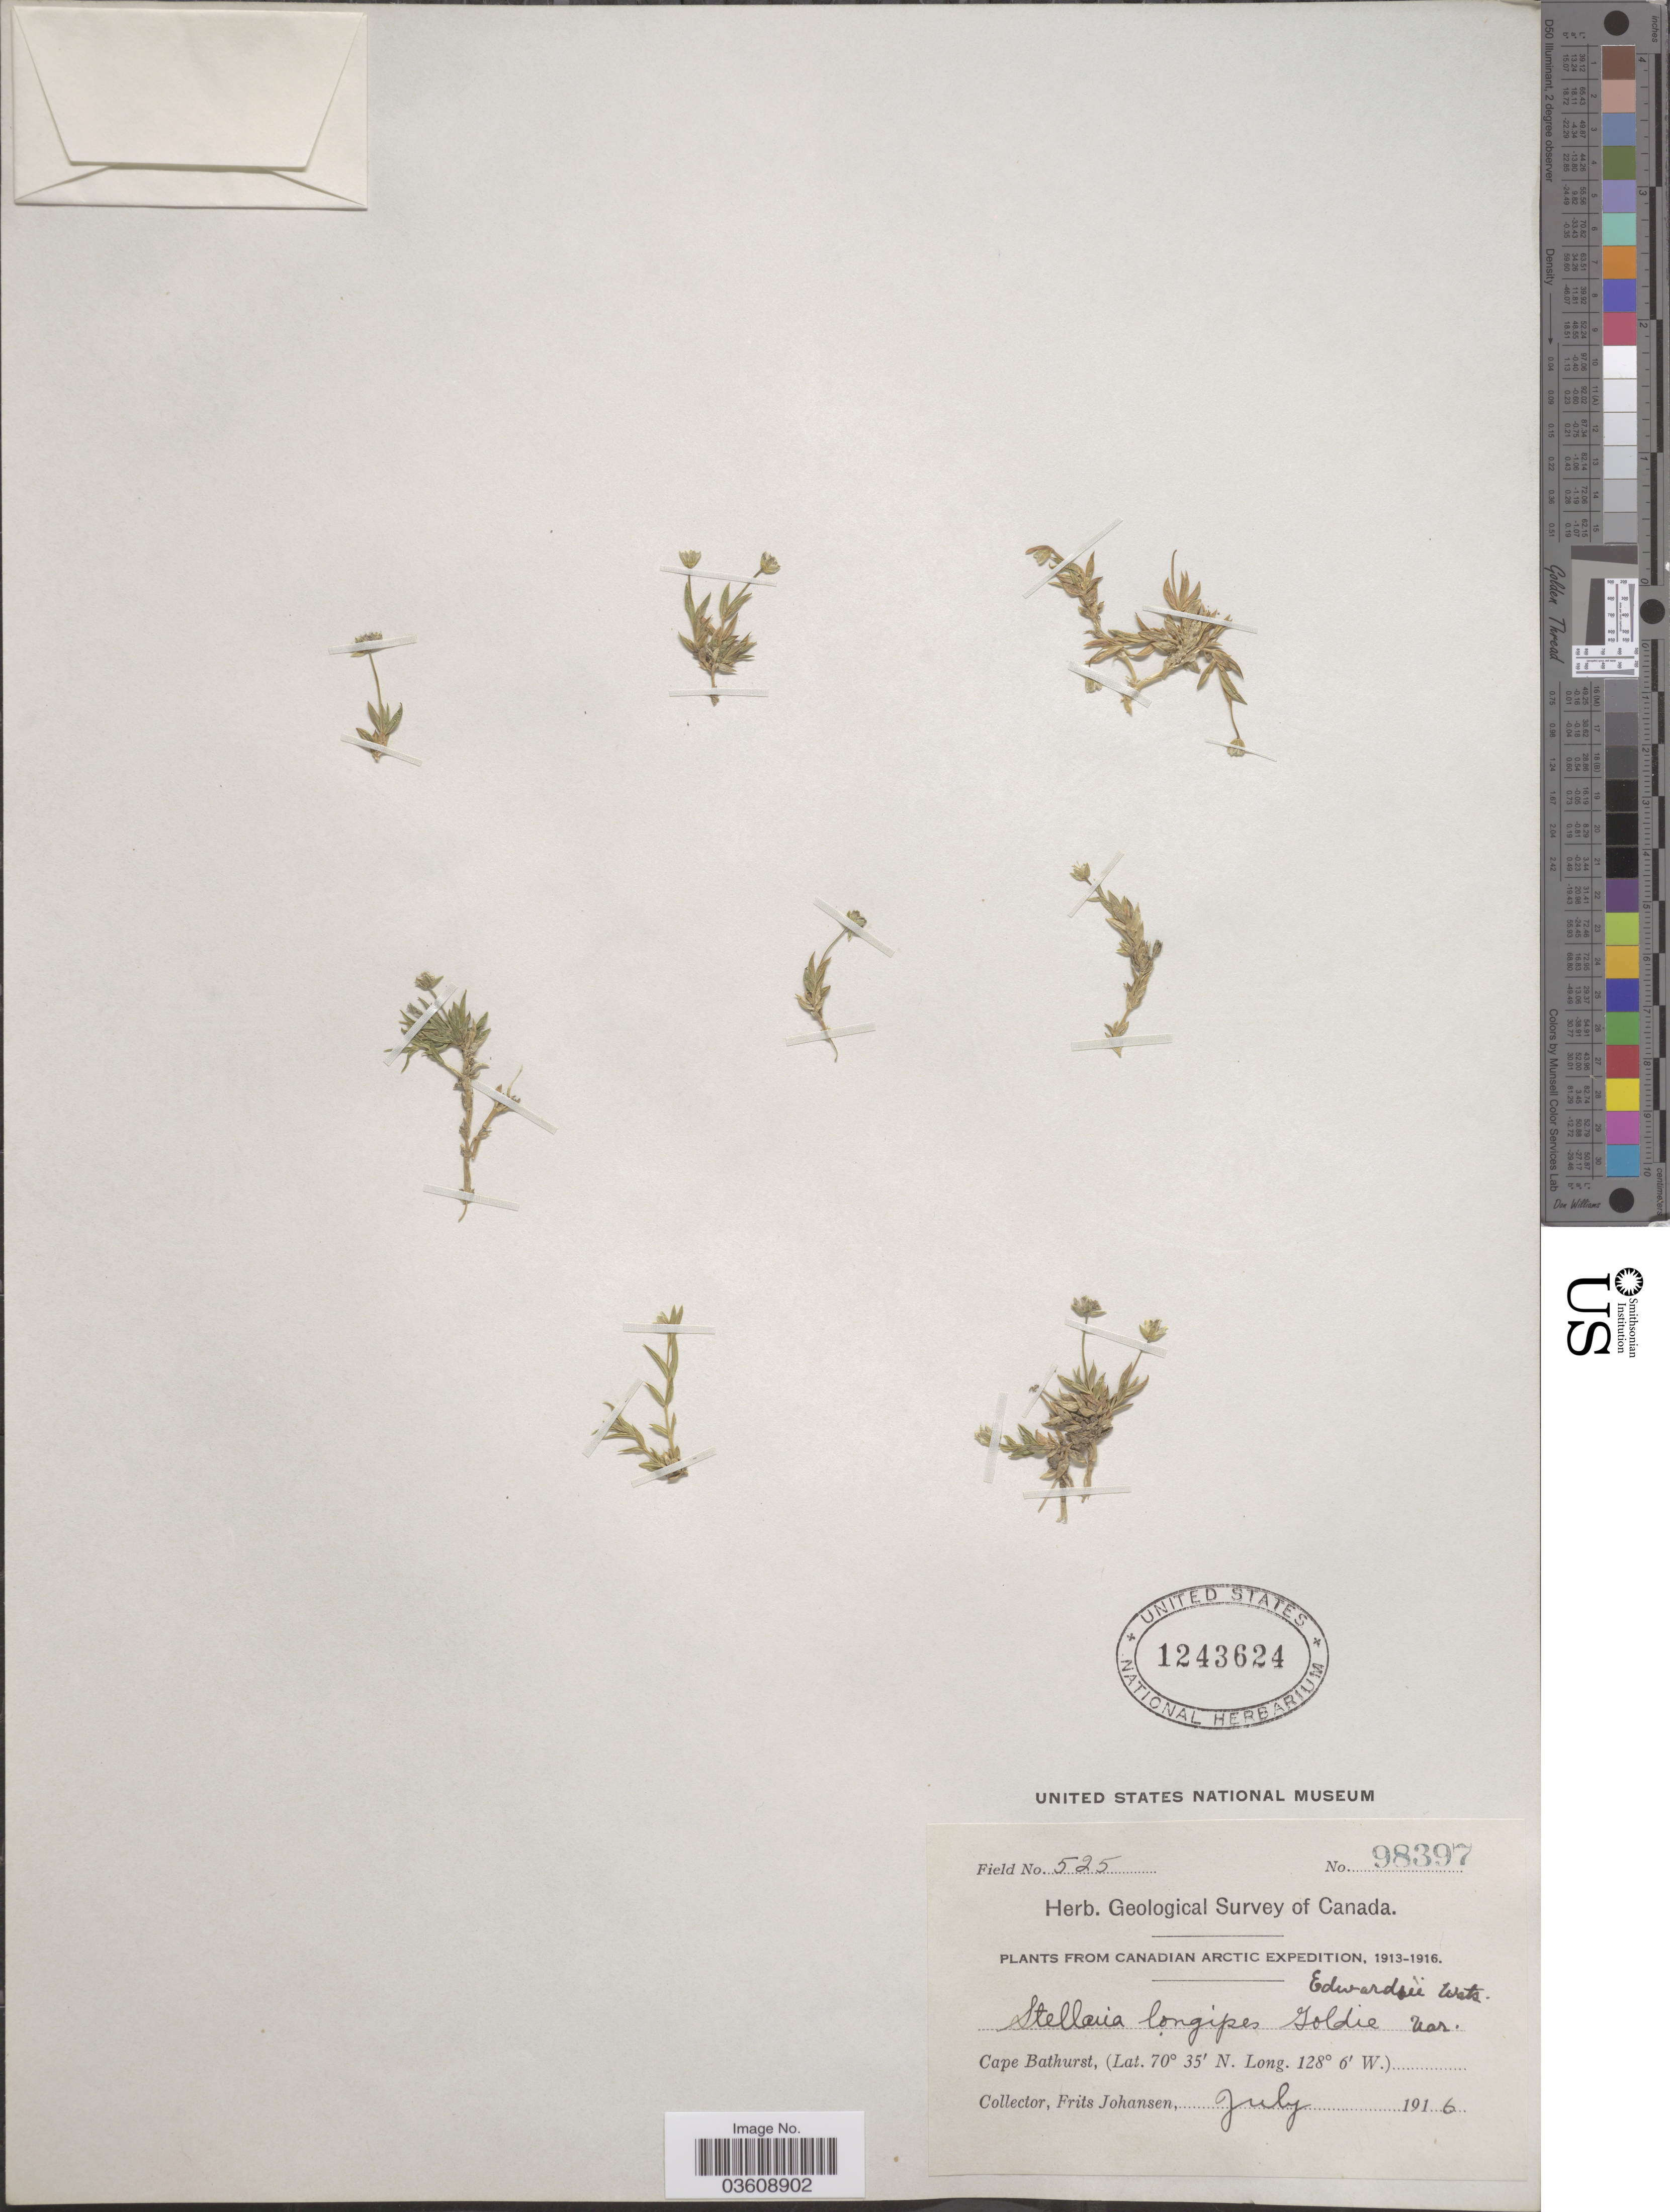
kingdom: Plantae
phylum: Tracheophyta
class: Magnoliopsida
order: Caryophyllales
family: Caryophyllaceae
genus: Stellaria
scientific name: Stellaria longipes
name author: Goldie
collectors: F. Johansen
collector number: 98397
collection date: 1916-07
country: Canada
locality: Canadian Arctic, Cape Bathurst.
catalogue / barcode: US 1243624